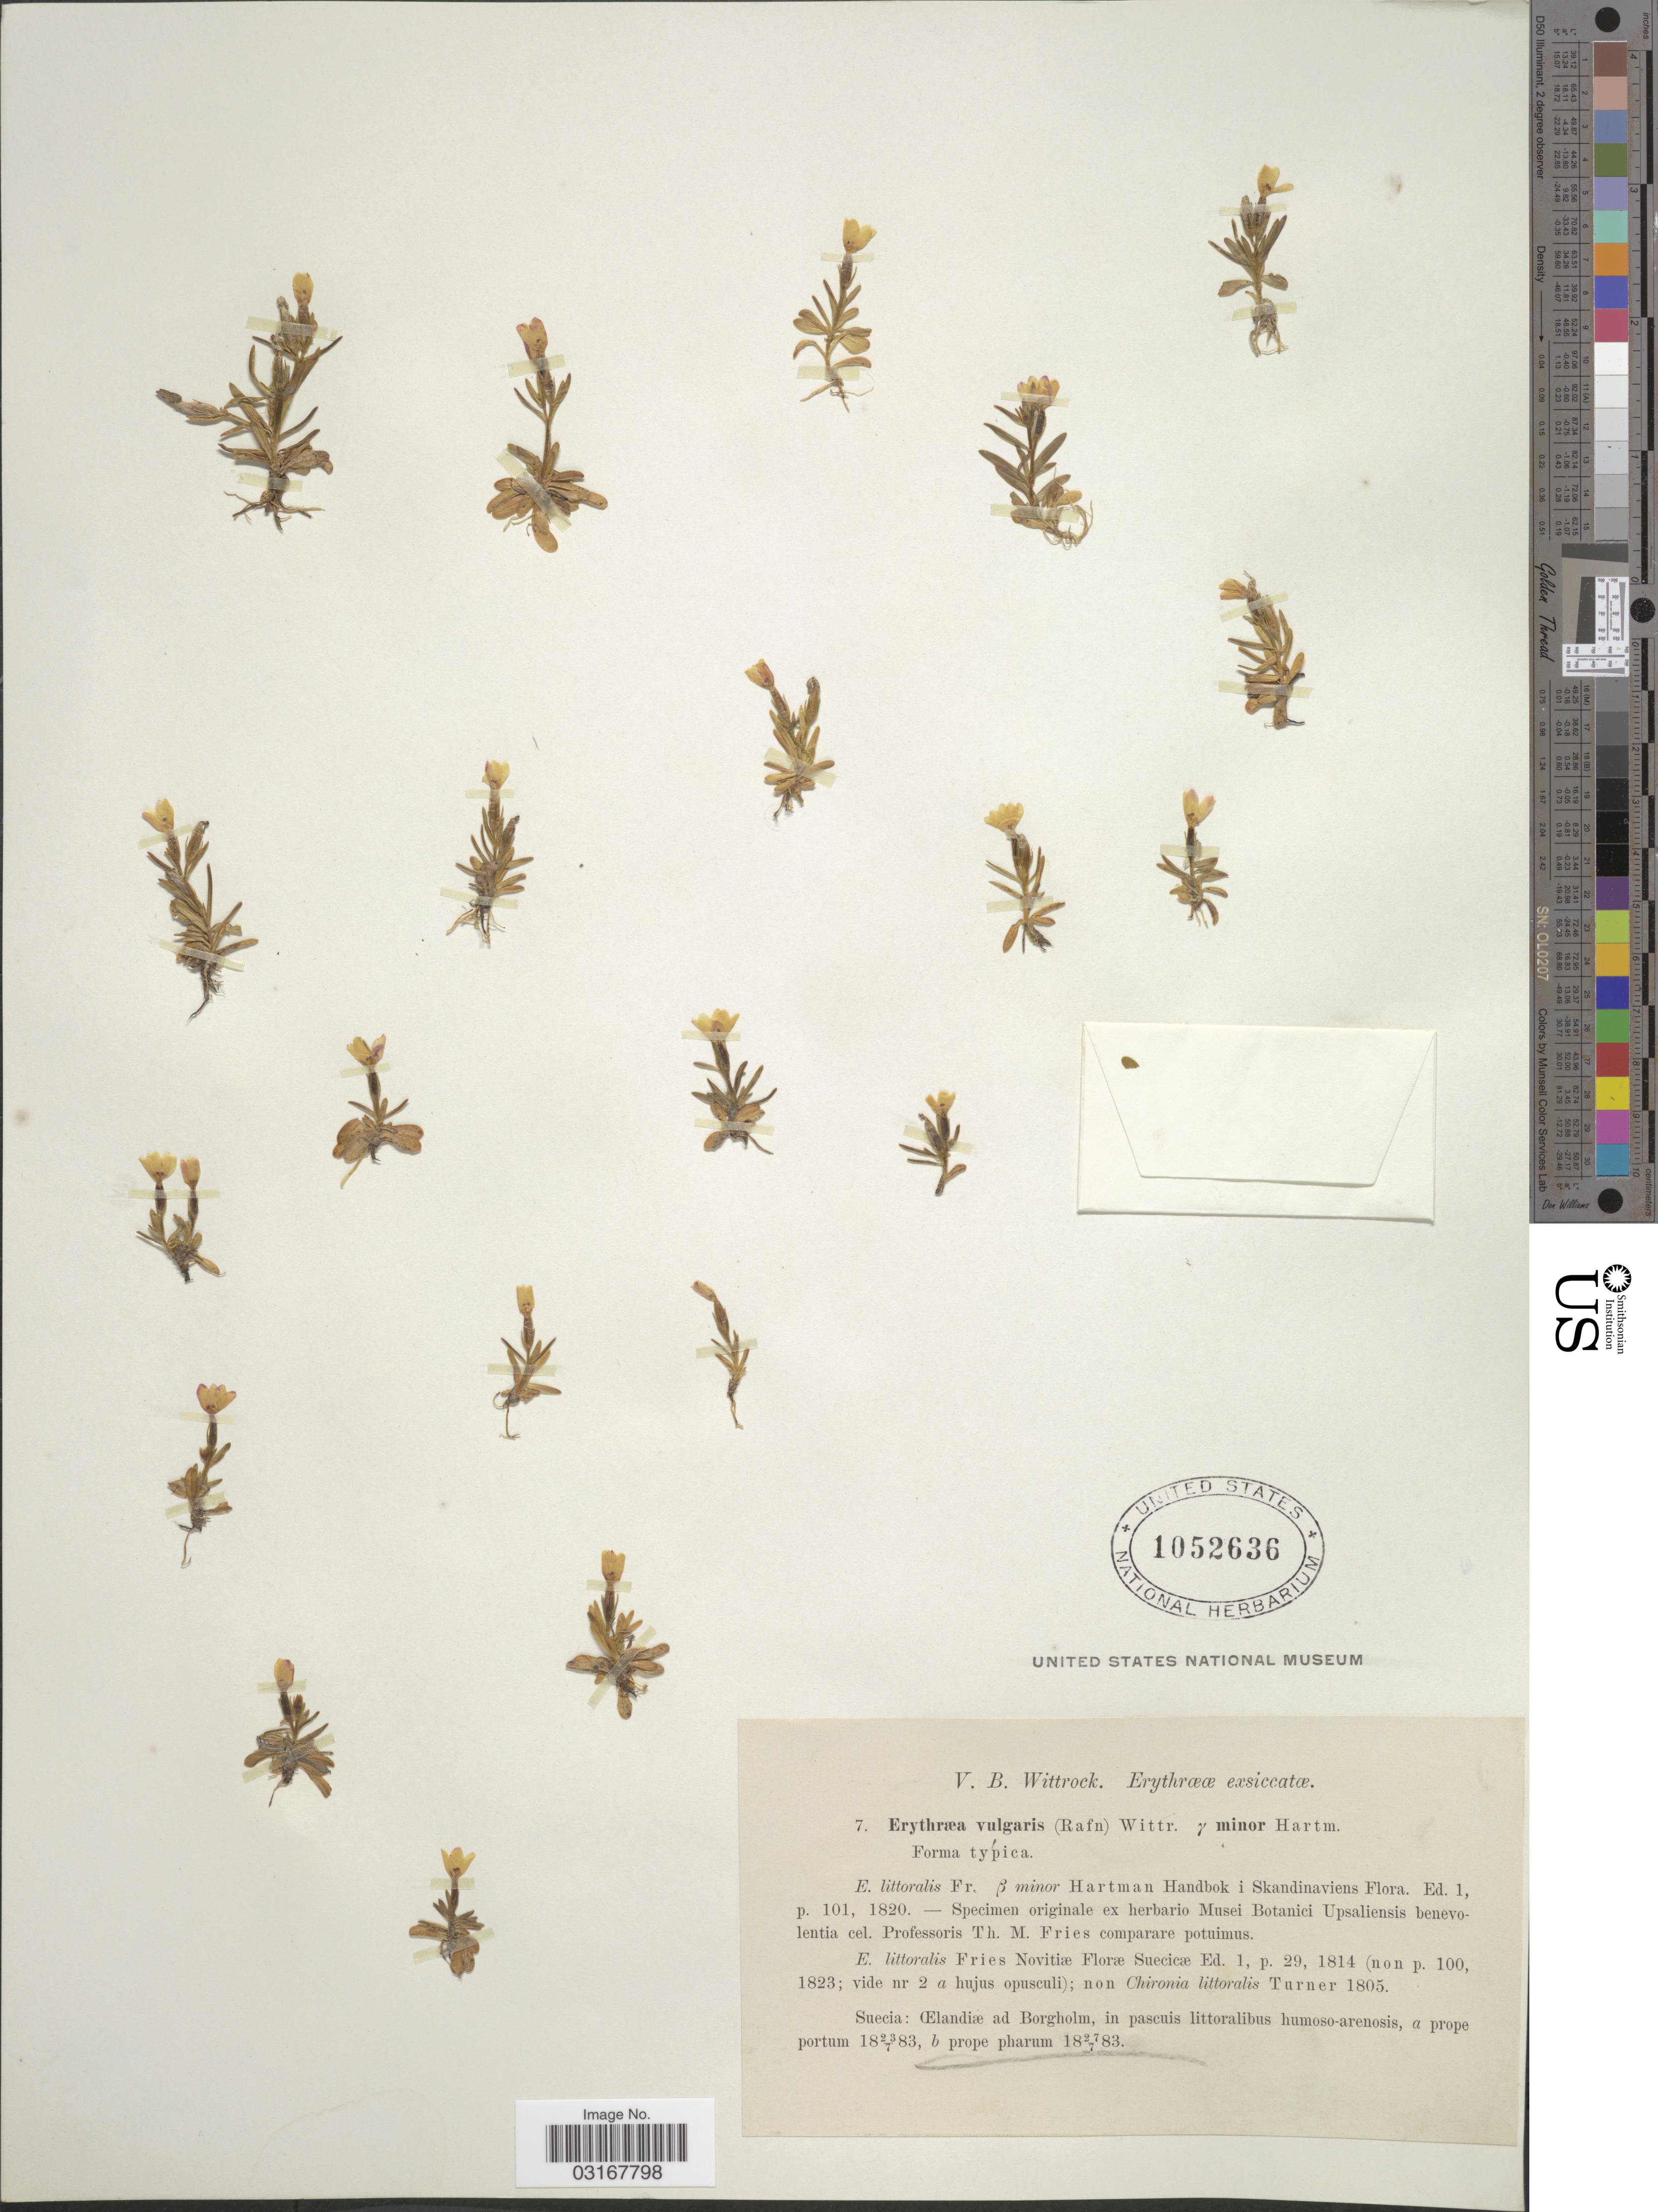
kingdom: Plantae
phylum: Tracheophyta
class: Magnoliopsida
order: Gentianales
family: Gentianaceae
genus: Centaurium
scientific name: Centaurium vulgaris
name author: Godr.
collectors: V. Wittrock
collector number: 7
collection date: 1883-07-23/1883-07-27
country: Sweden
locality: Suecia: (Elandiæ ad Borgholm, in pascuis littoralibus humoso-arenosis.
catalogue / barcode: US 1052636